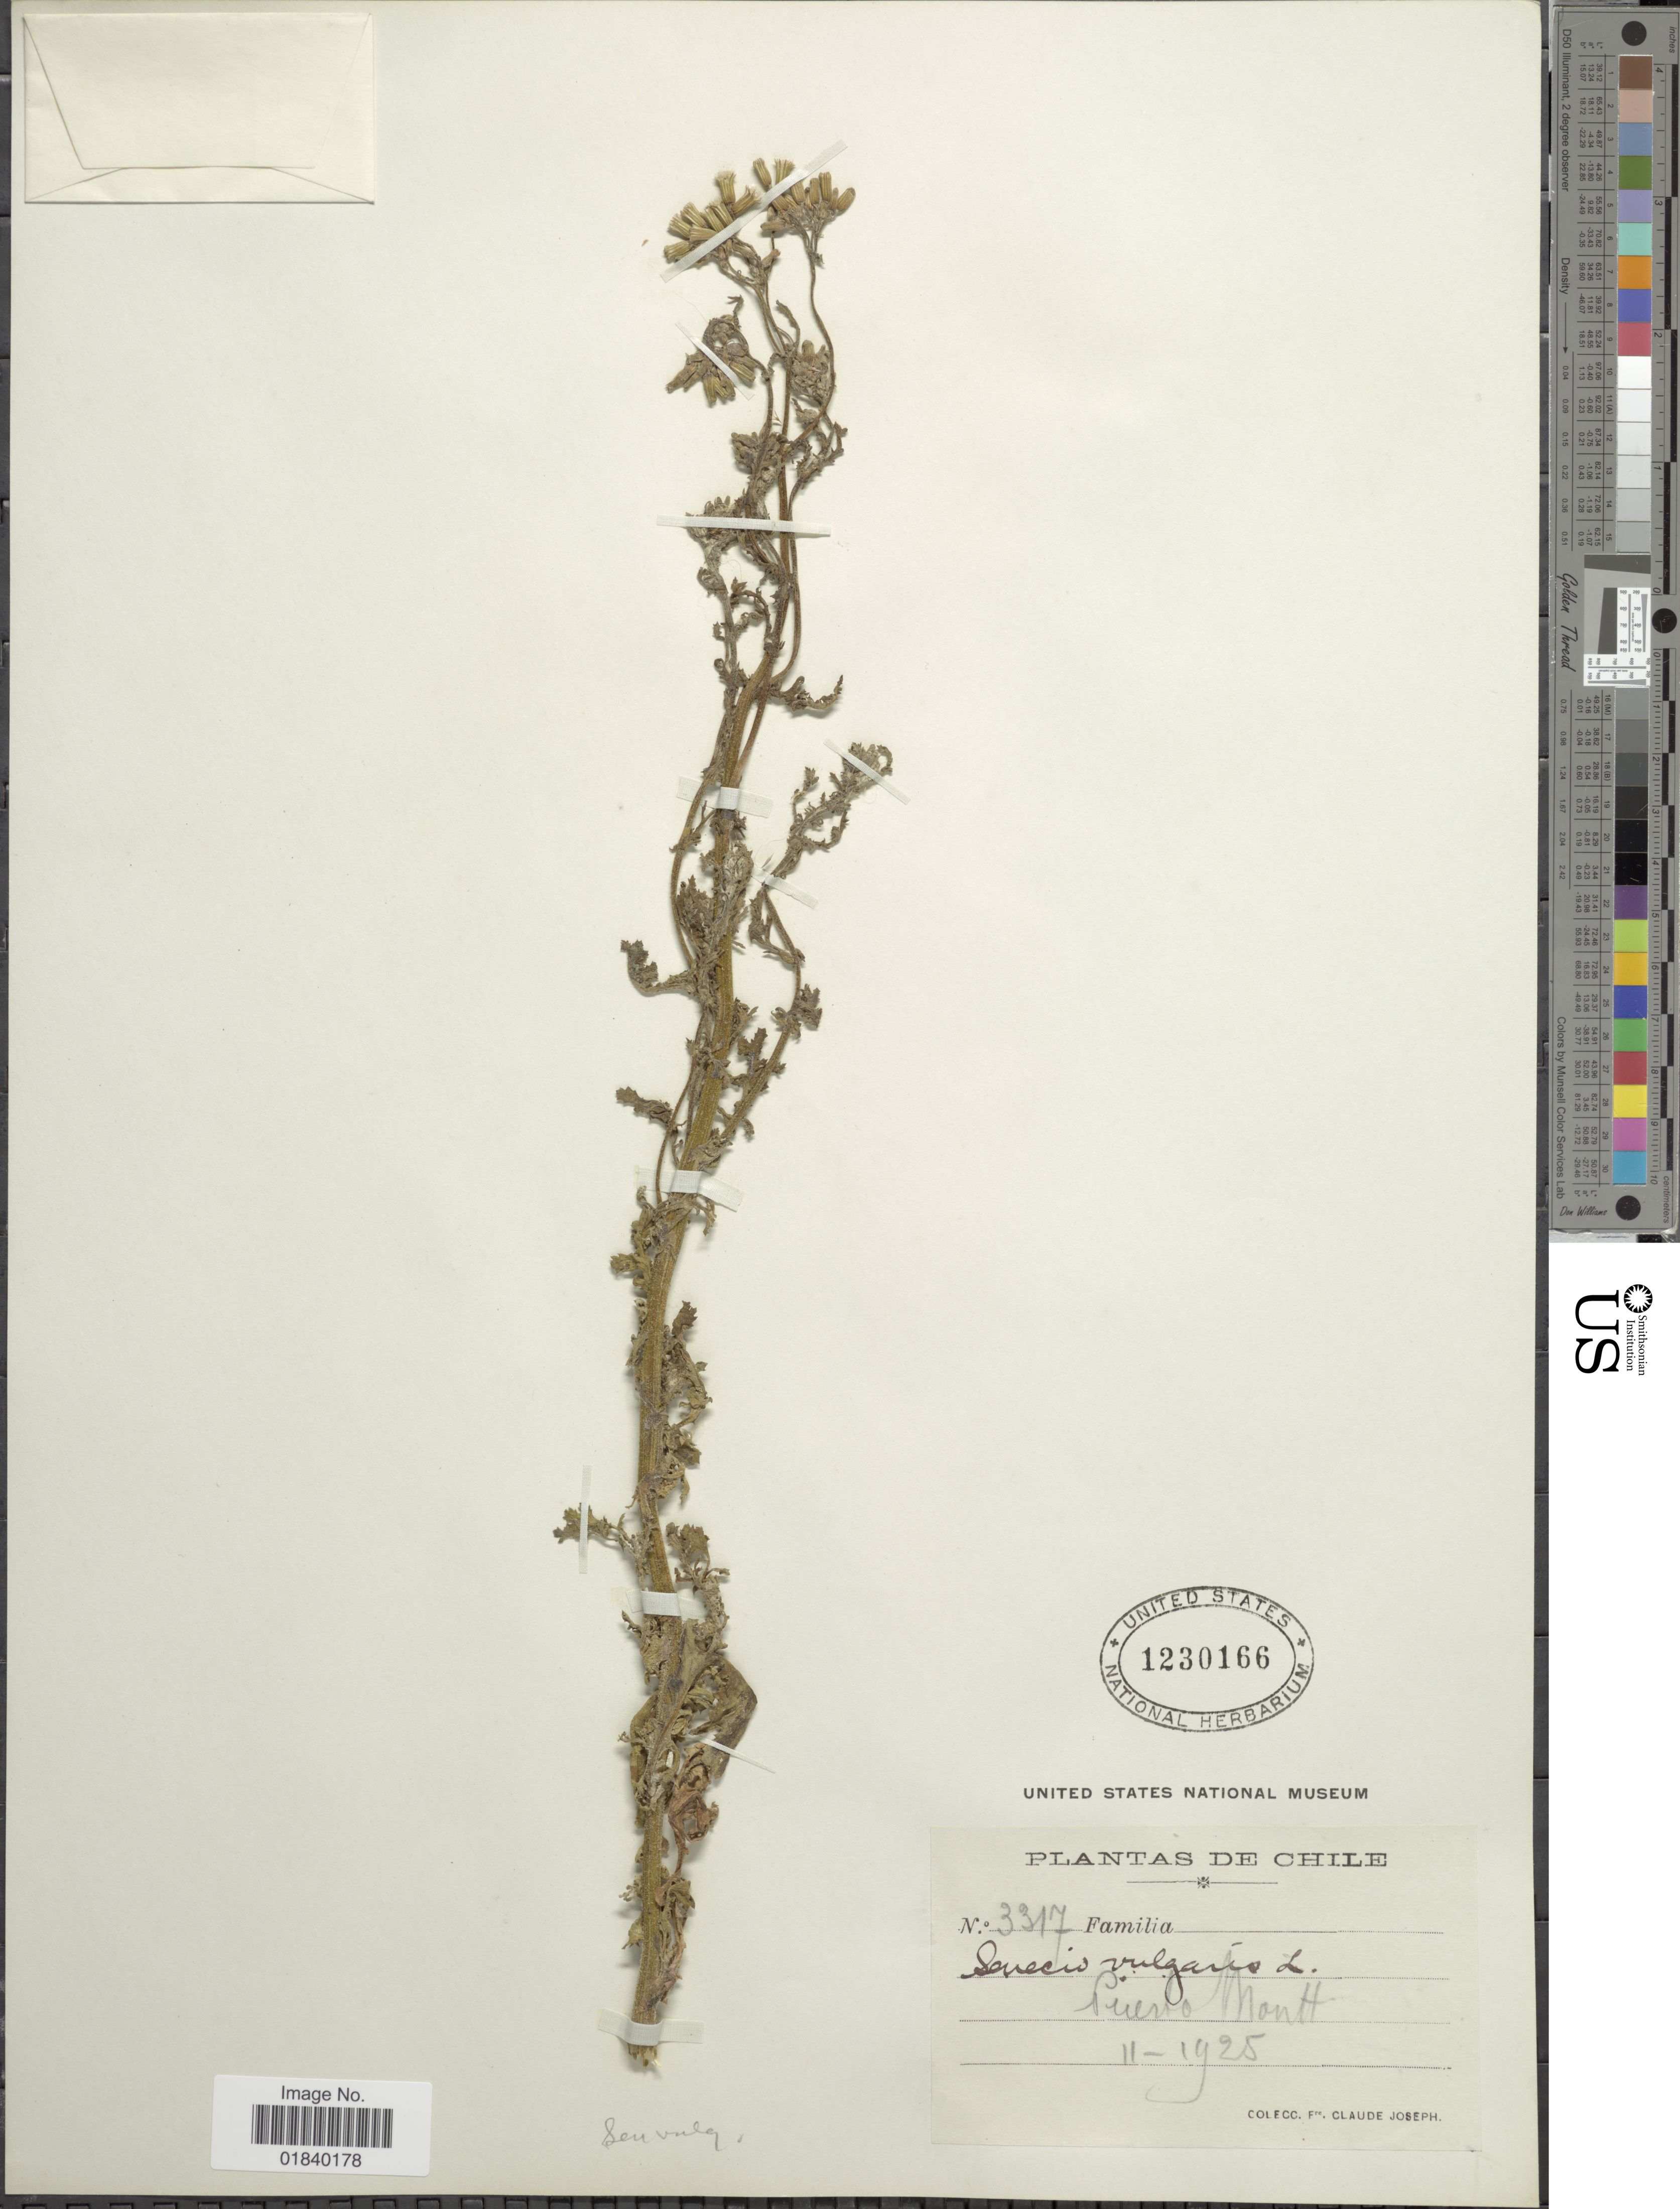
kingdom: Plantae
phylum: Tracheophyta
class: Magnoliopsida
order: Asterales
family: Asteraceae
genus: Senecio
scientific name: Senecio vulgaris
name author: L.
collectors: Bro. Claude-Joseph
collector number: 3317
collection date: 1925-11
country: Chile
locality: Puerto Montt.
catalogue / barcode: US 1230166